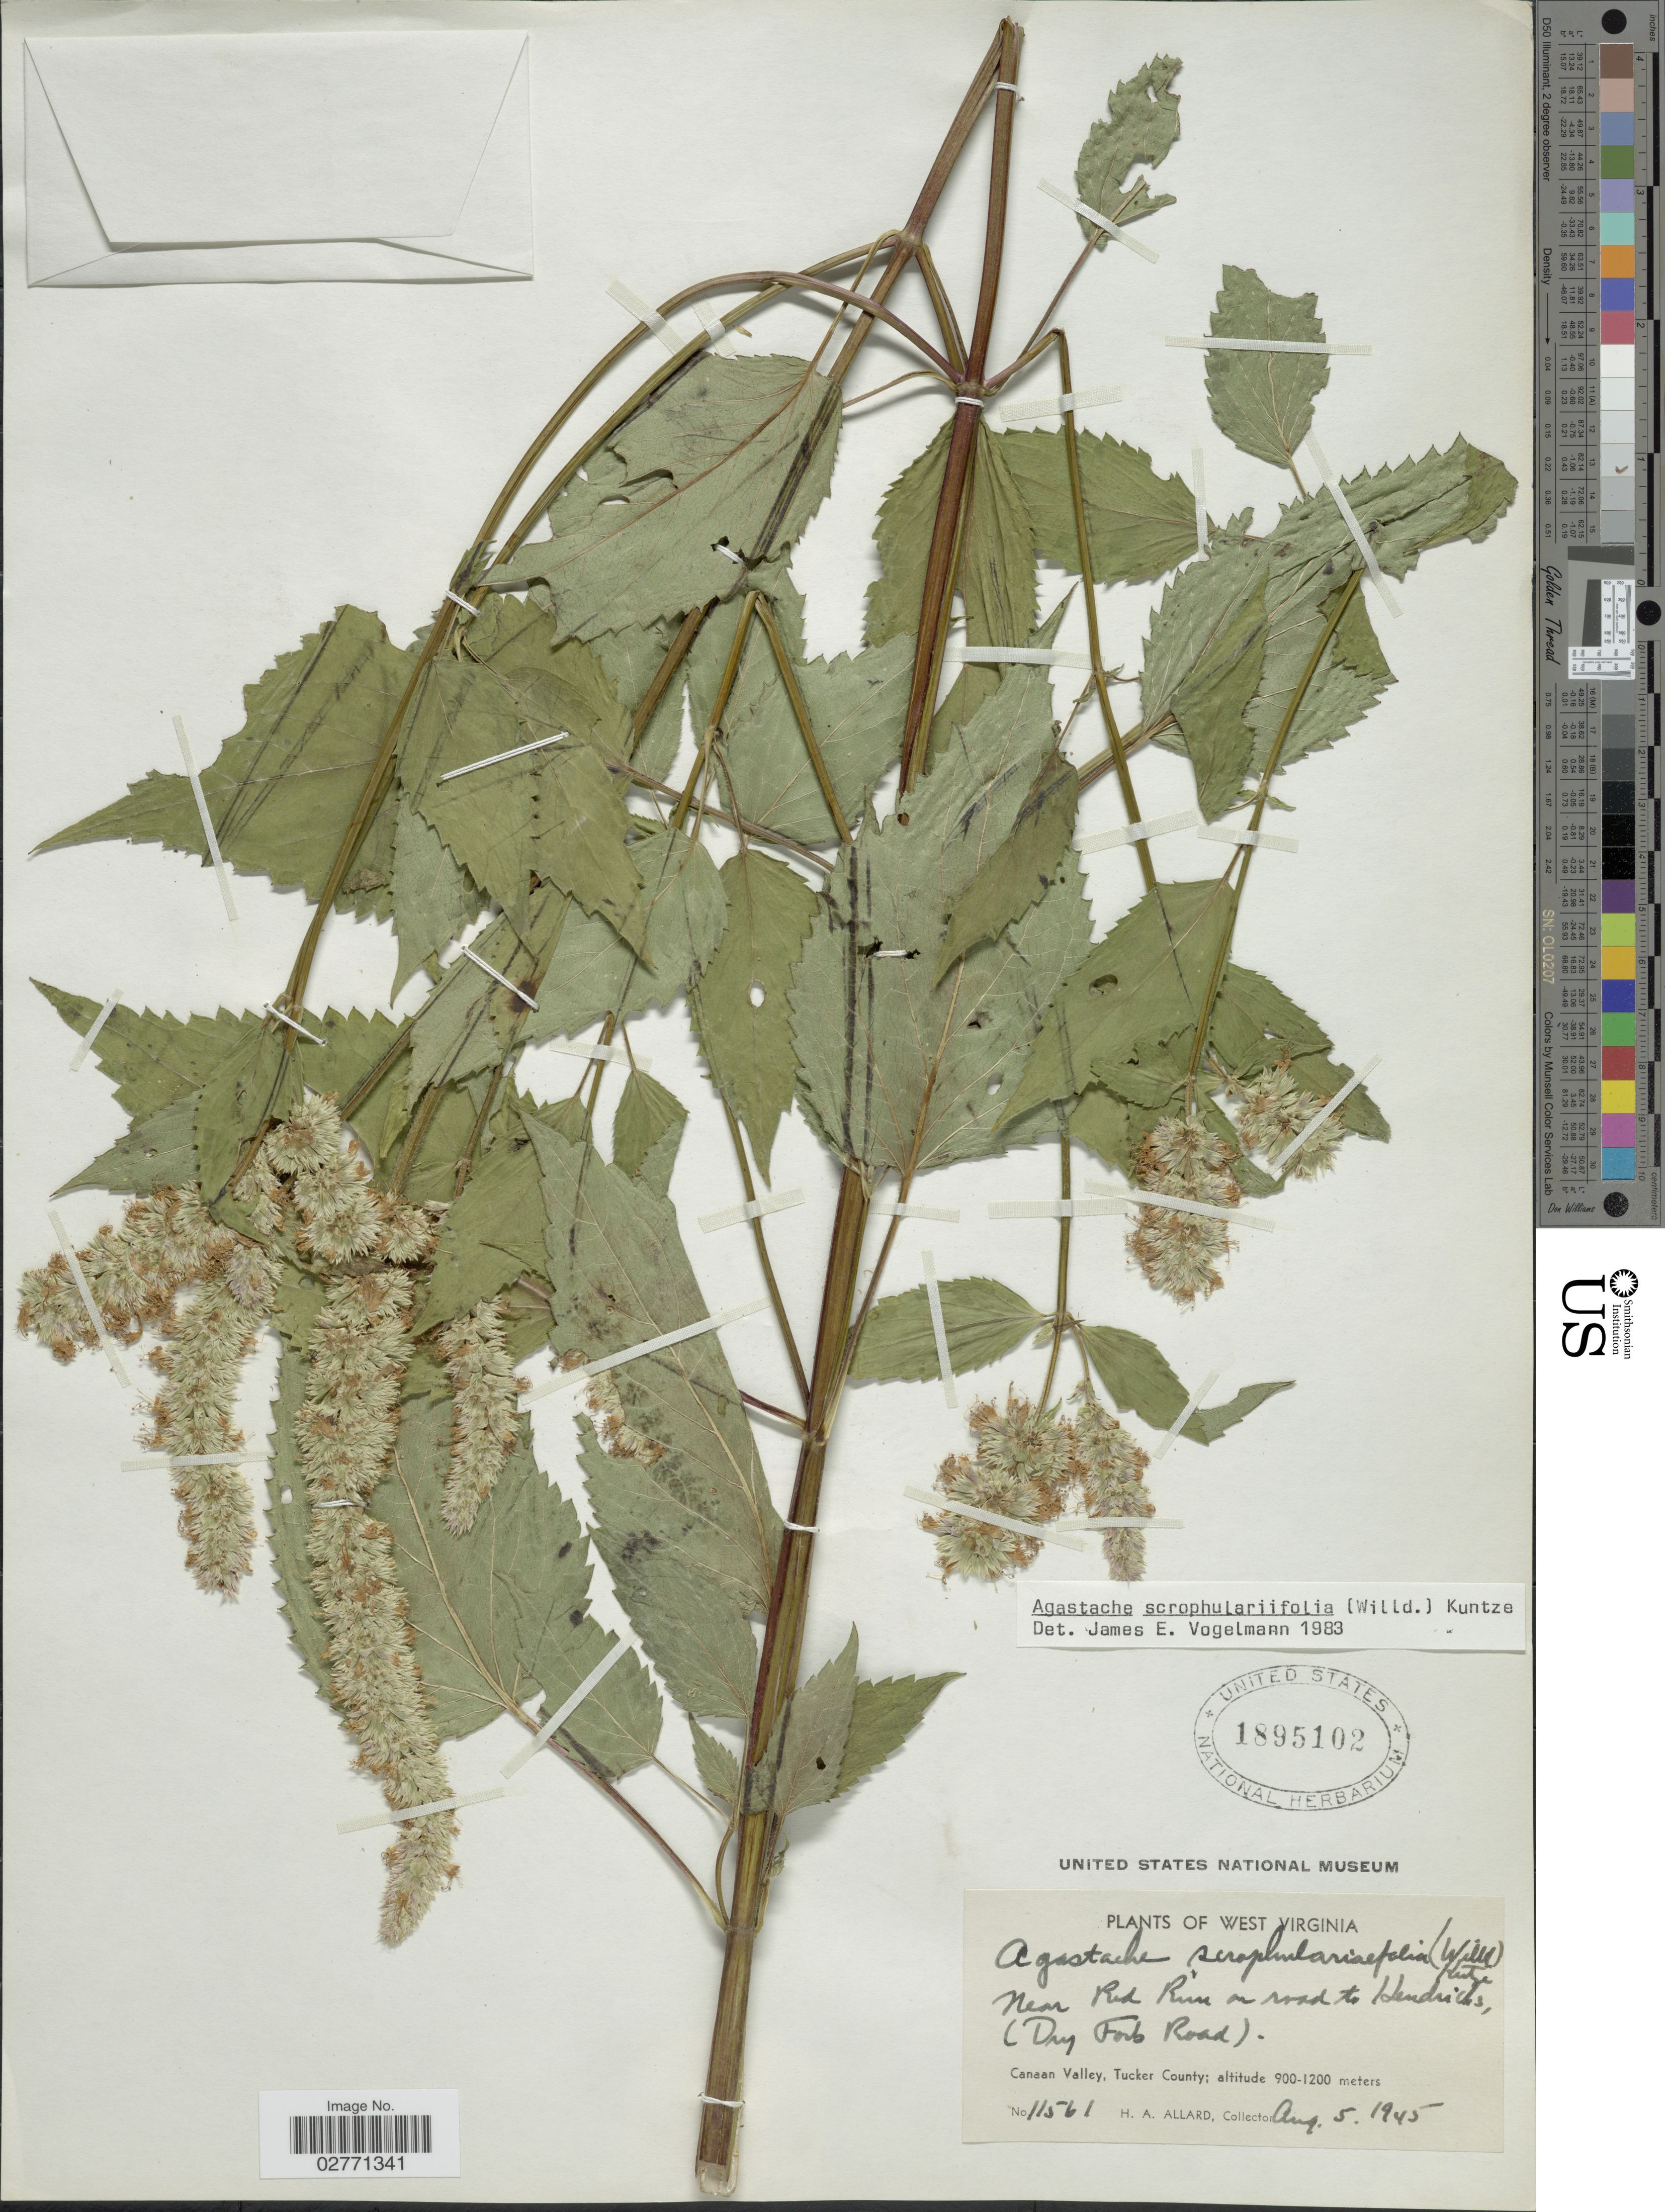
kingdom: Plantae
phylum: Tracheophyta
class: Magnoliopsida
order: Lamiales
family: Lamiaceae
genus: Agastache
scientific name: Agastache scrophulariifolia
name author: (Willd.) Kuntze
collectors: H. A. Allard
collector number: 11561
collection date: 1945-08-05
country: United States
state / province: West Virginia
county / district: Tucker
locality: Near Red River on road to Hendricks, (Dry Forks Road). Canaan Valley, Tucker County.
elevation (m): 900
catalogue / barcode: US 1895102